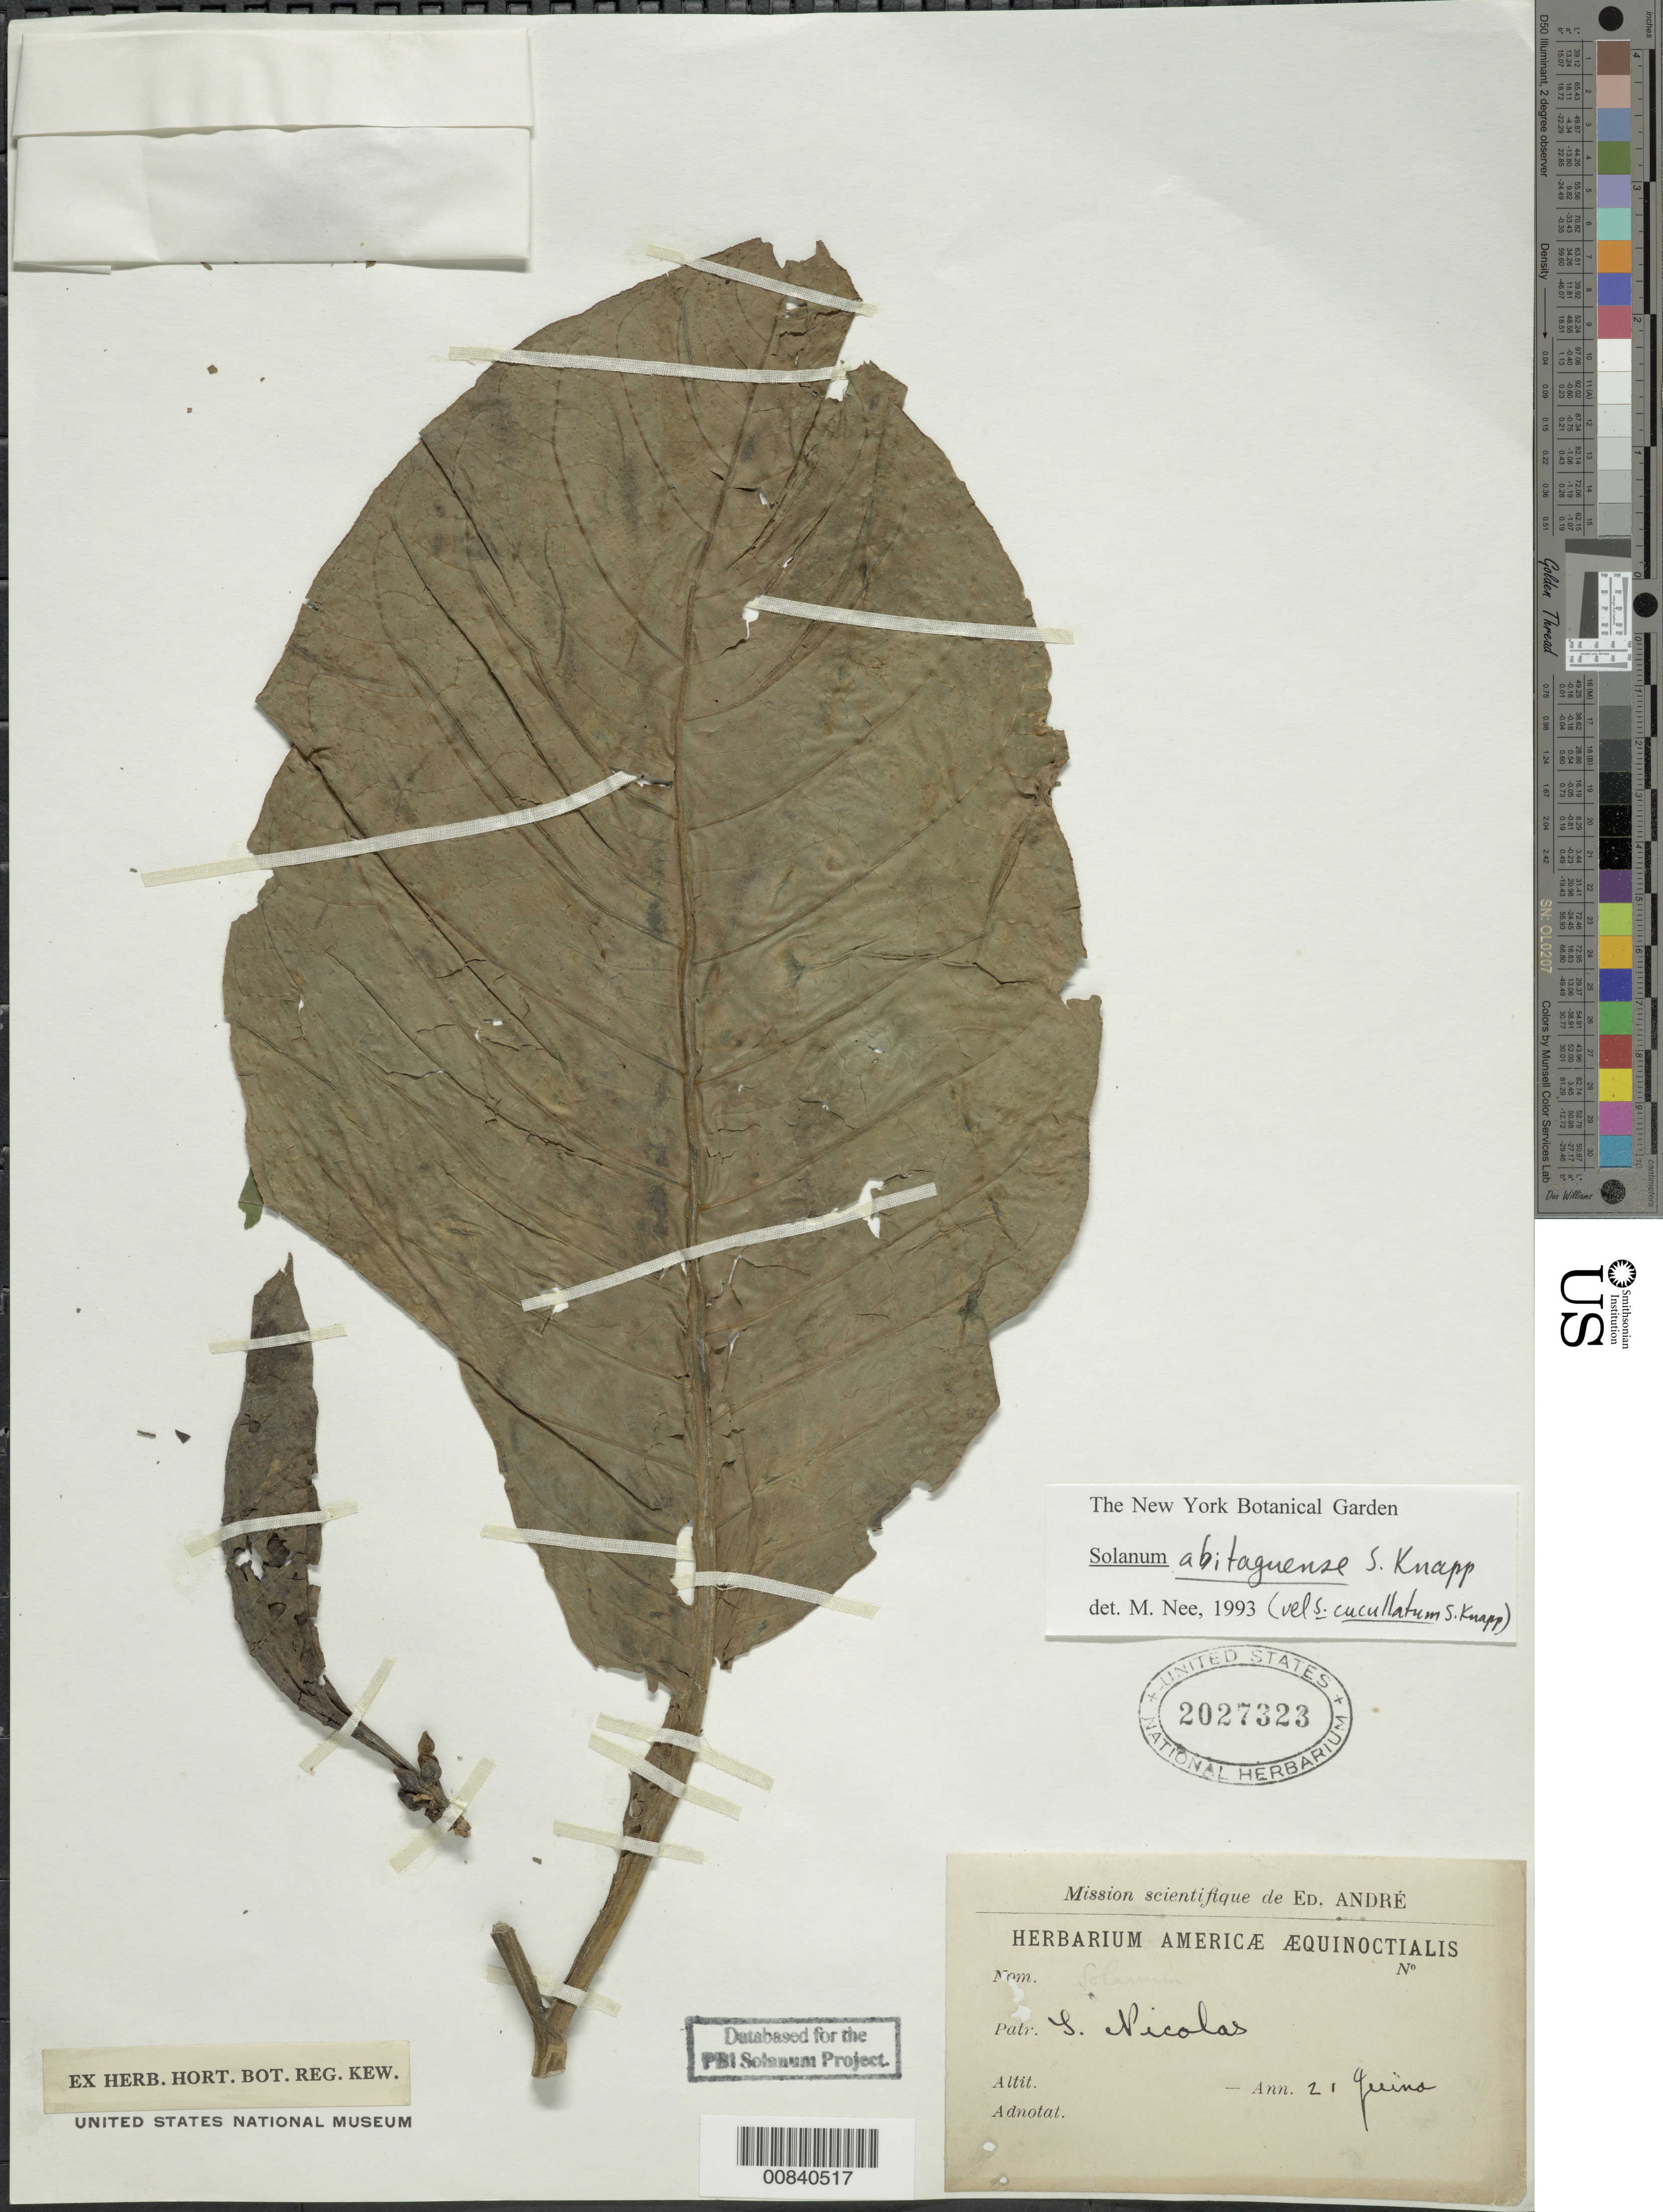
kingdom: Plantae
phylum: Tracheophyta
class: Magnoliopsida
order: Solanales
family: Solanaceae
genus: Solanum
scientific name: Solanum abitaguense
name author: S. Knapp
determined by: Nee, Michael H.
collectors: E. Andre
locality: S. Nicolas.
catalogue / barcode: US 2027323